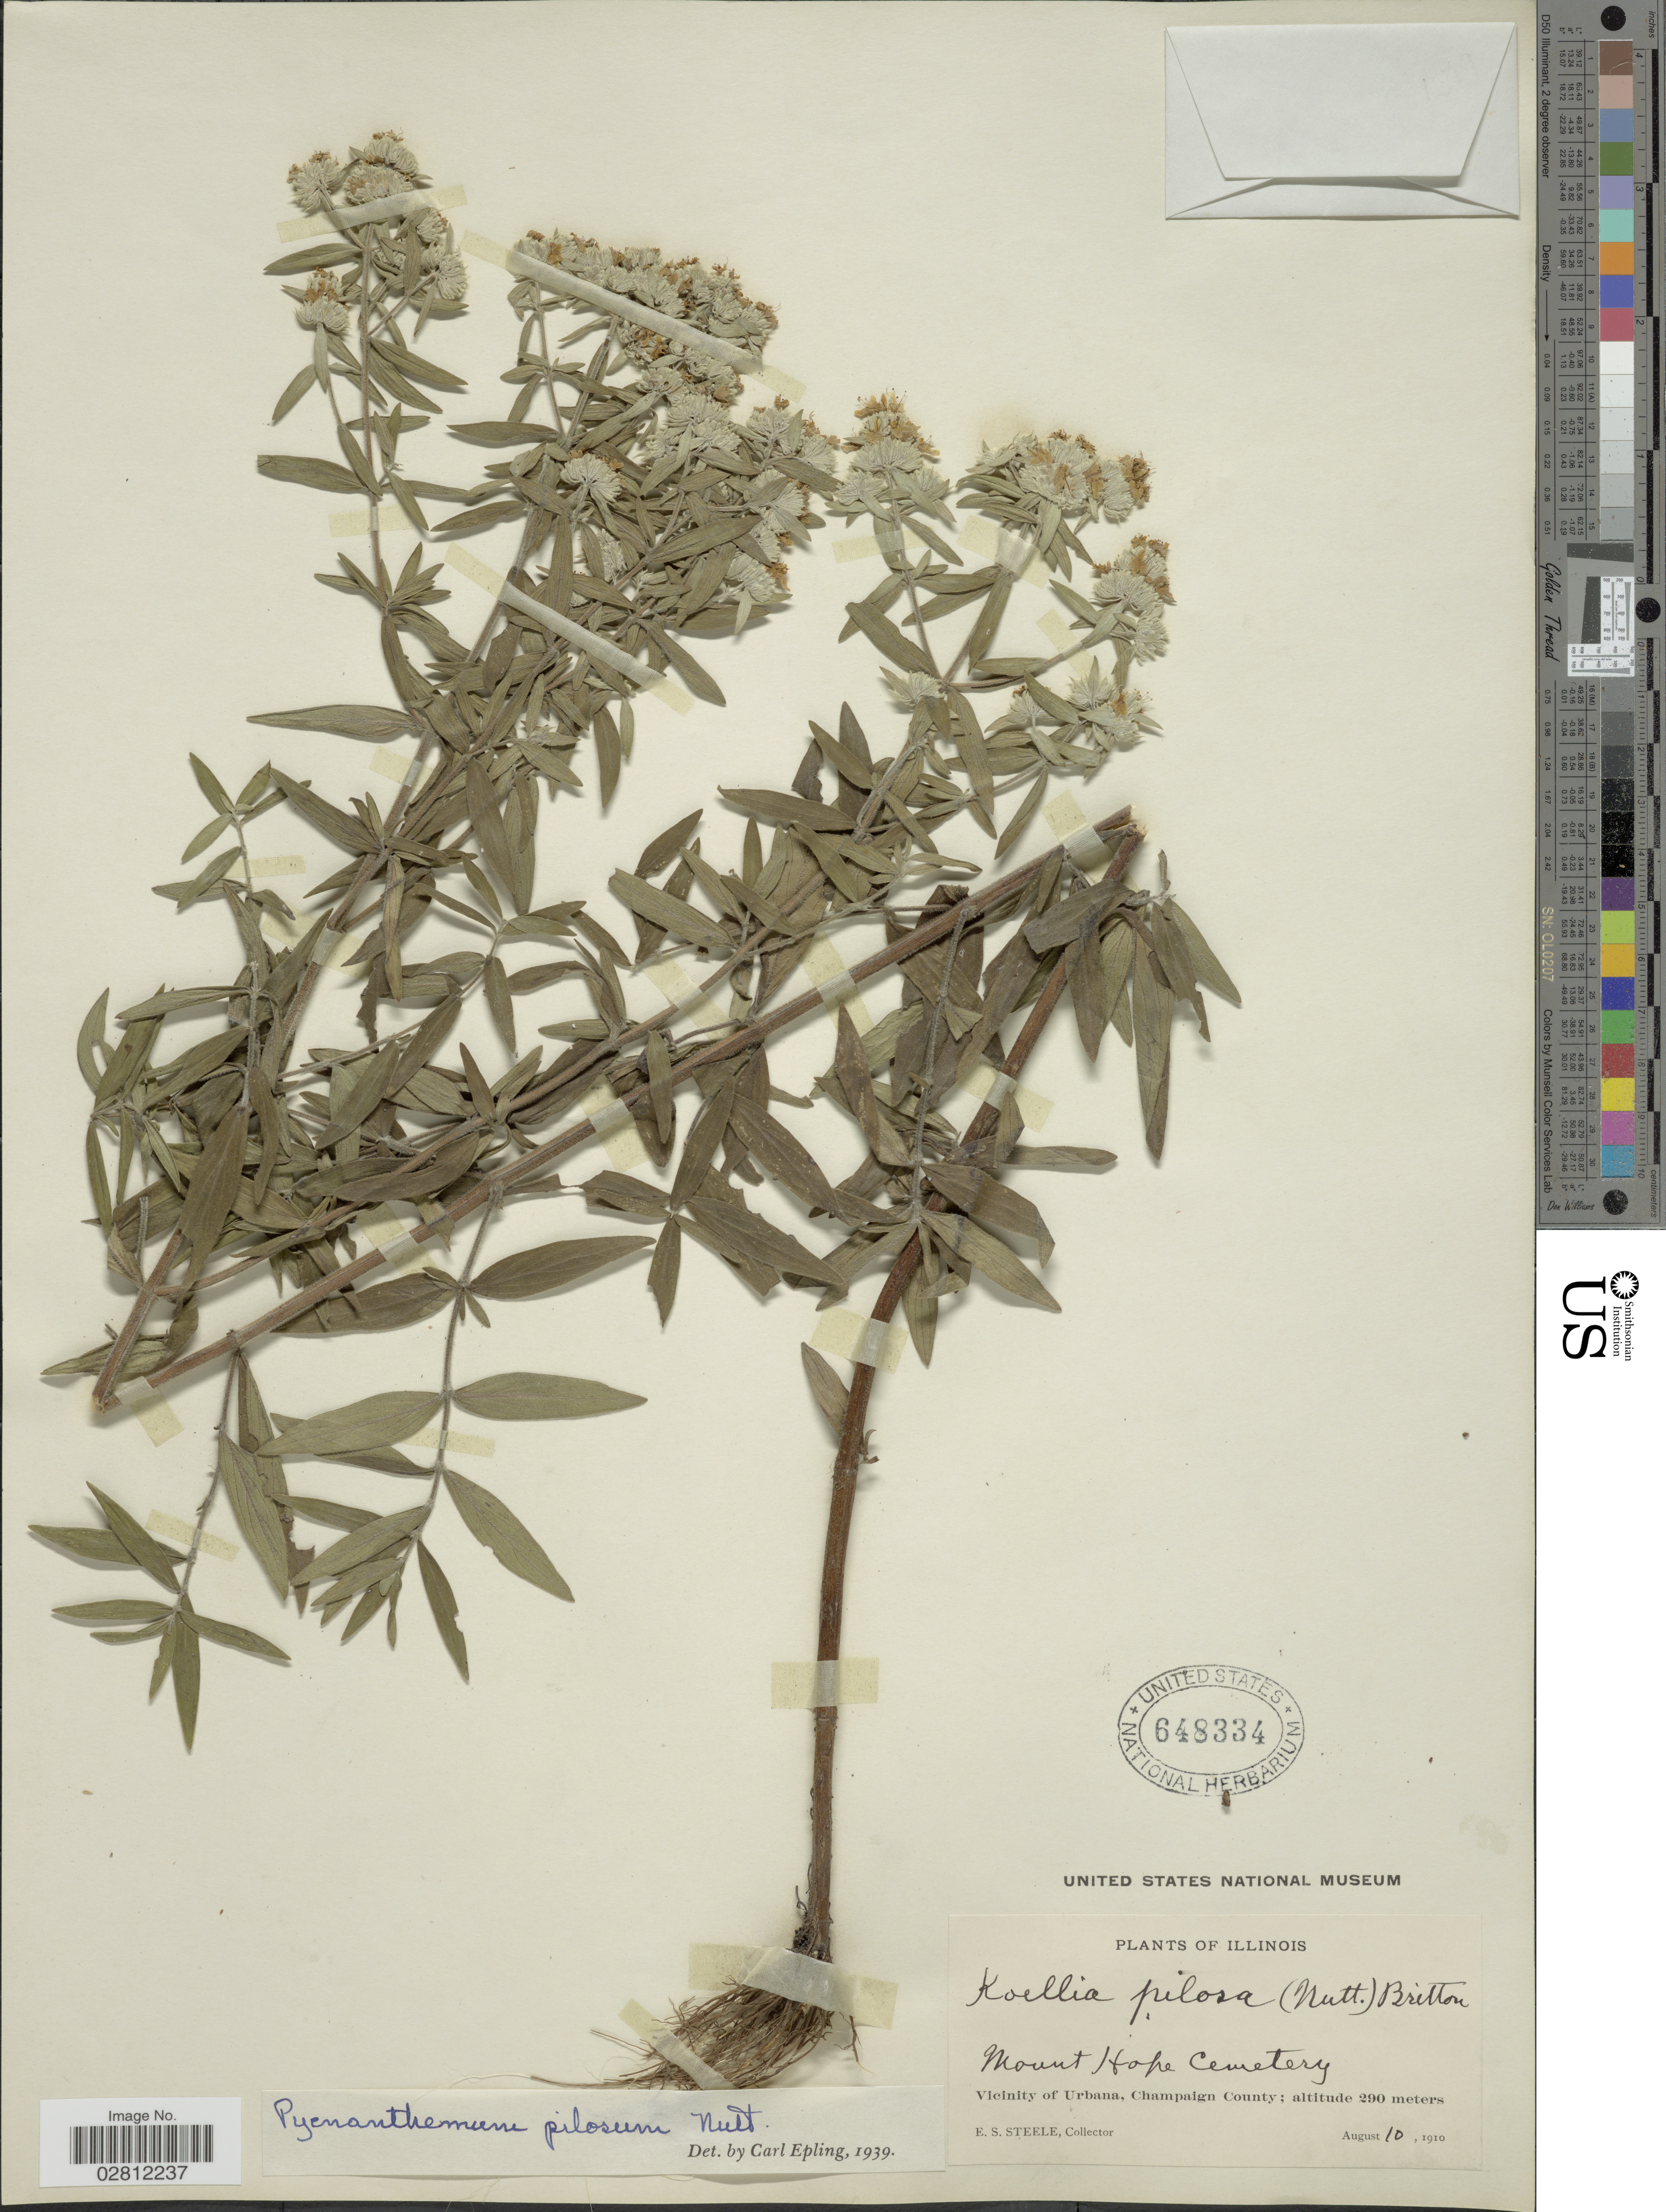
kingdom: Plantae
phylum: Tracheophyta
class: Magnoliopsida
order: Lamiales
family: Lamiaceae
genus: Pycnanthemum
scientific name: Pycnanthemum pilosum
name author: Nutt.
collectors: E. Steele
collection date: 1910-08-10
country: United States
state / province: Illinois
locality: Mount Hope Cemetery, Vicinity of Urbana, Champaign County.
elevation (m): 290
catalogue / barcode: US 648334